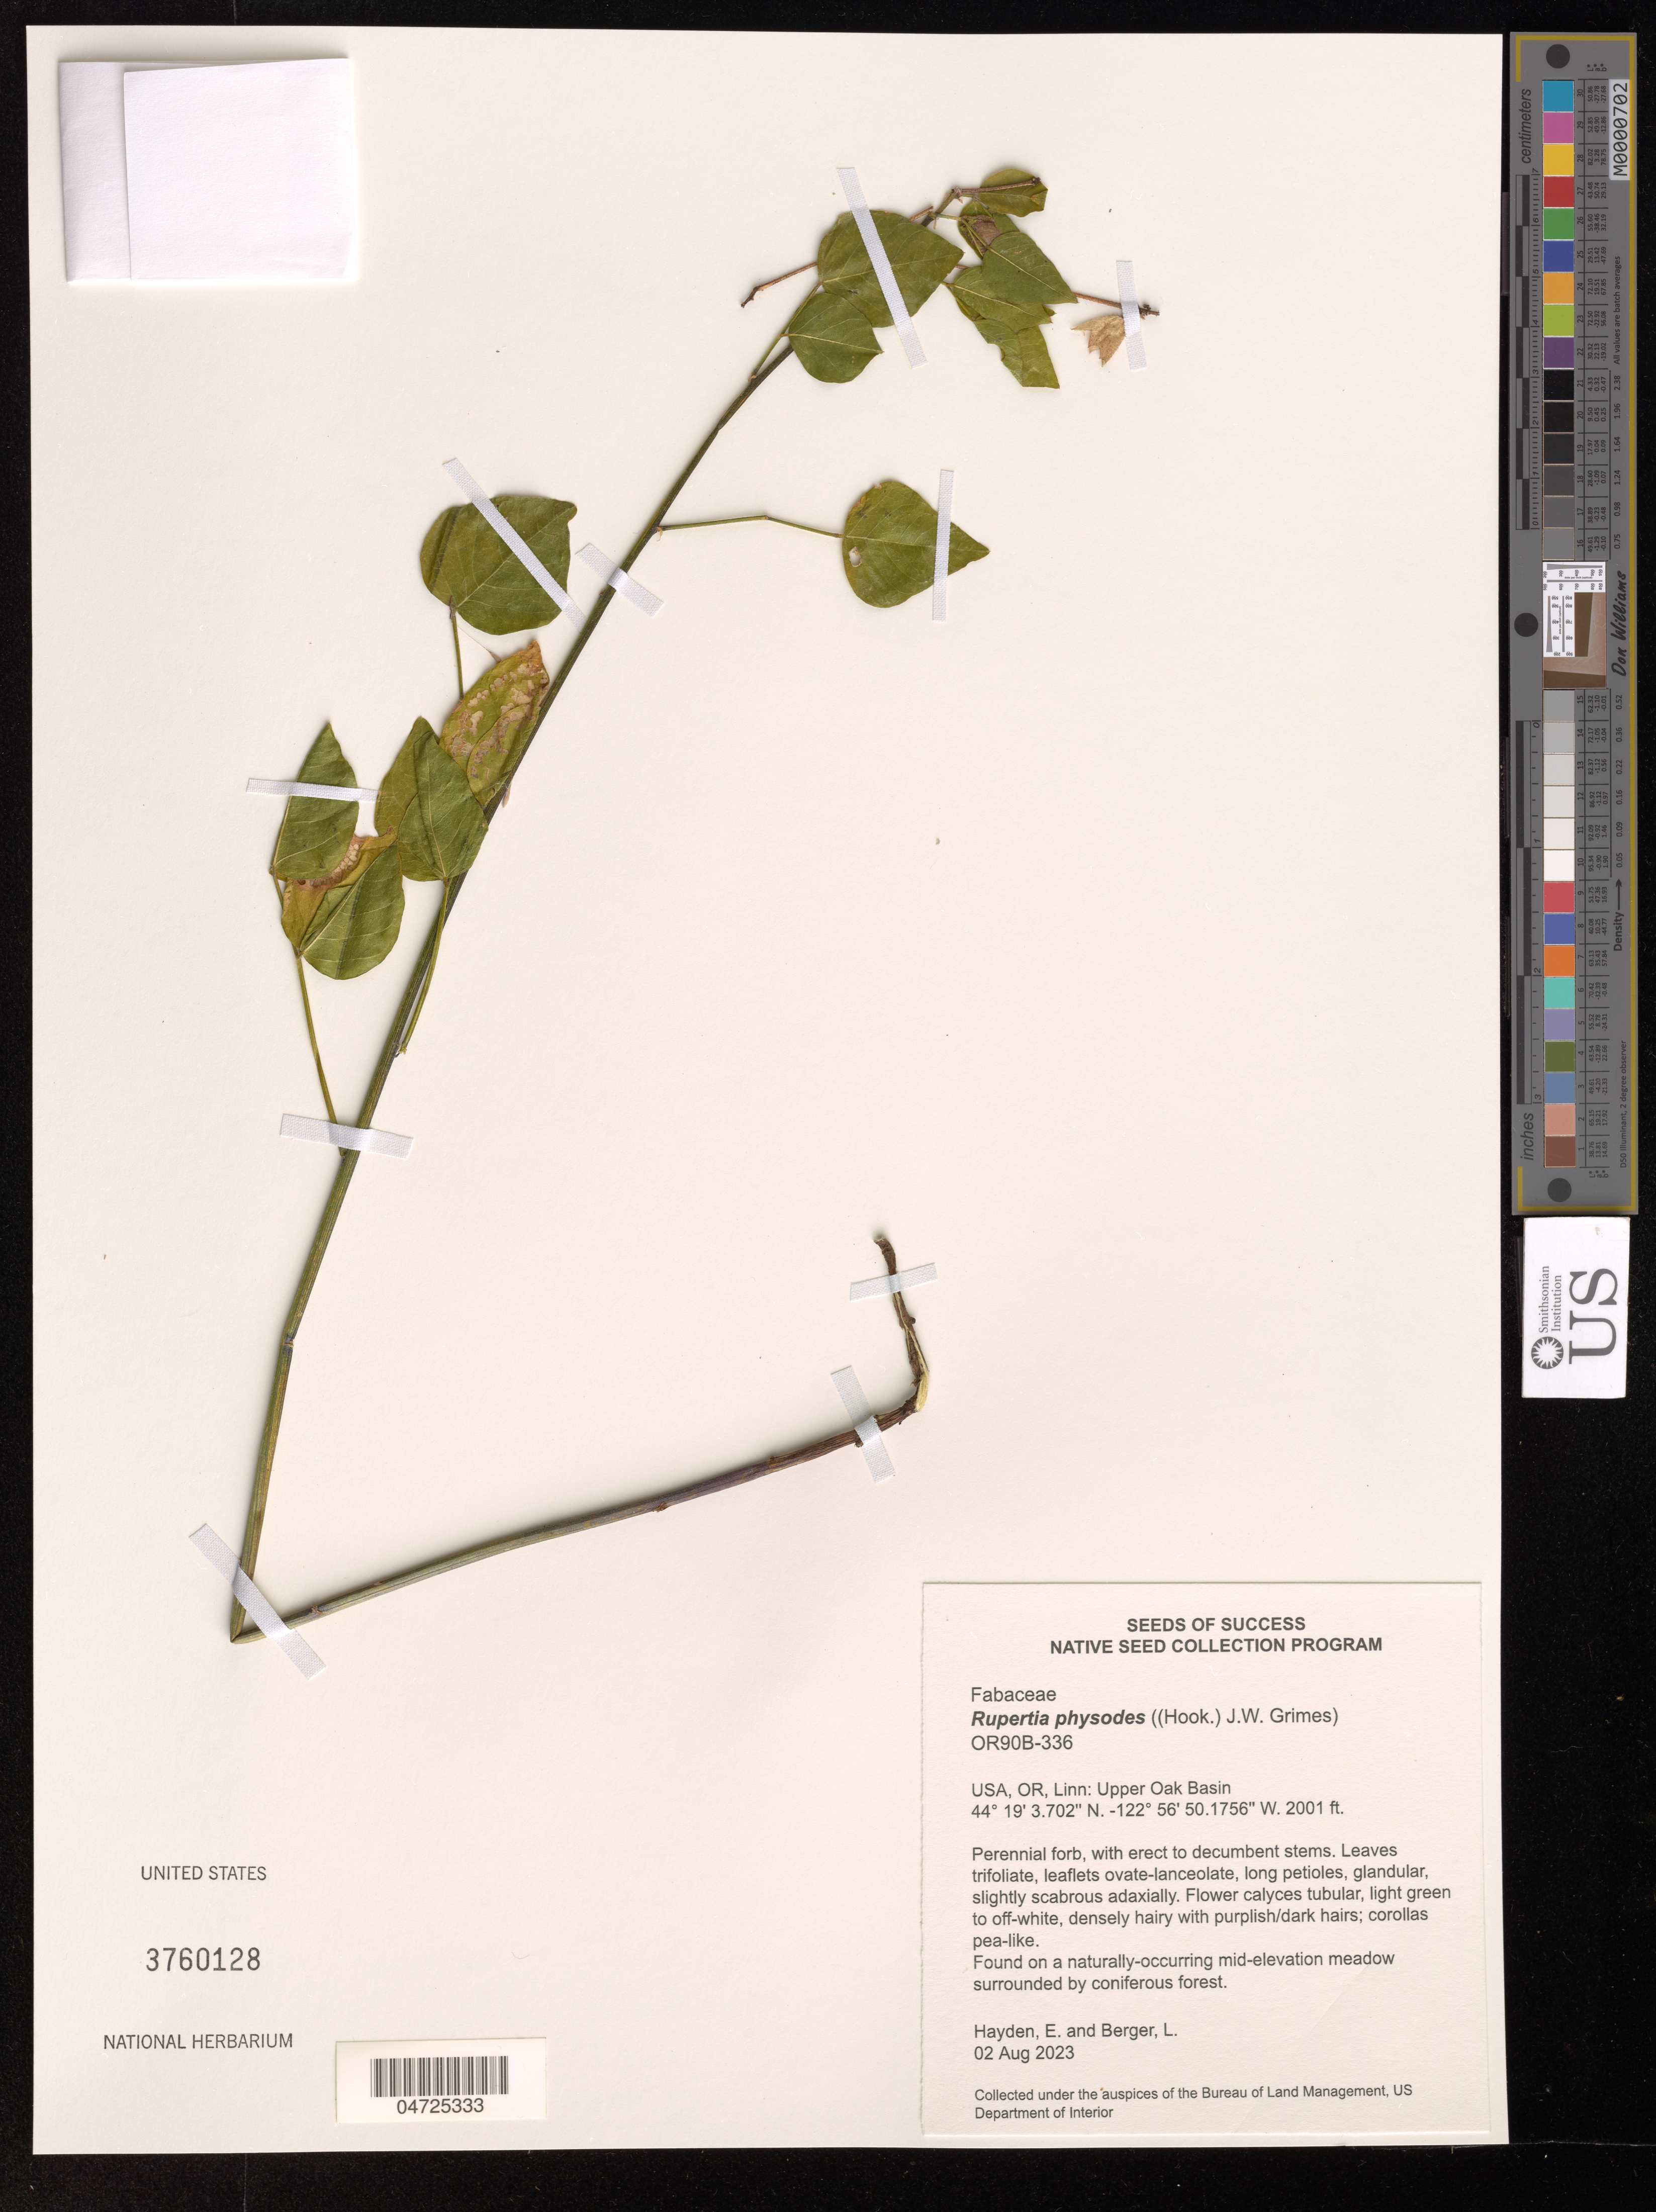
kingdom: Plantae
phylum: Tracheophyta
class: Magnoliopsida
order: Fabales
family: Fabaceae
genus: Rupertia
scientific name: Rupertia physodes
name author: (Douglas) J.W. Grimes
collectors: E. Hayden & L. Berger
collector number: OR90B-336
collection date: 2023-08-02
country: United States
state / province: Oregon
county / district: Linn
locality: Linn: Upper Oak Basin.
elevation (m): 610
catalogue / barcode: US 3760128